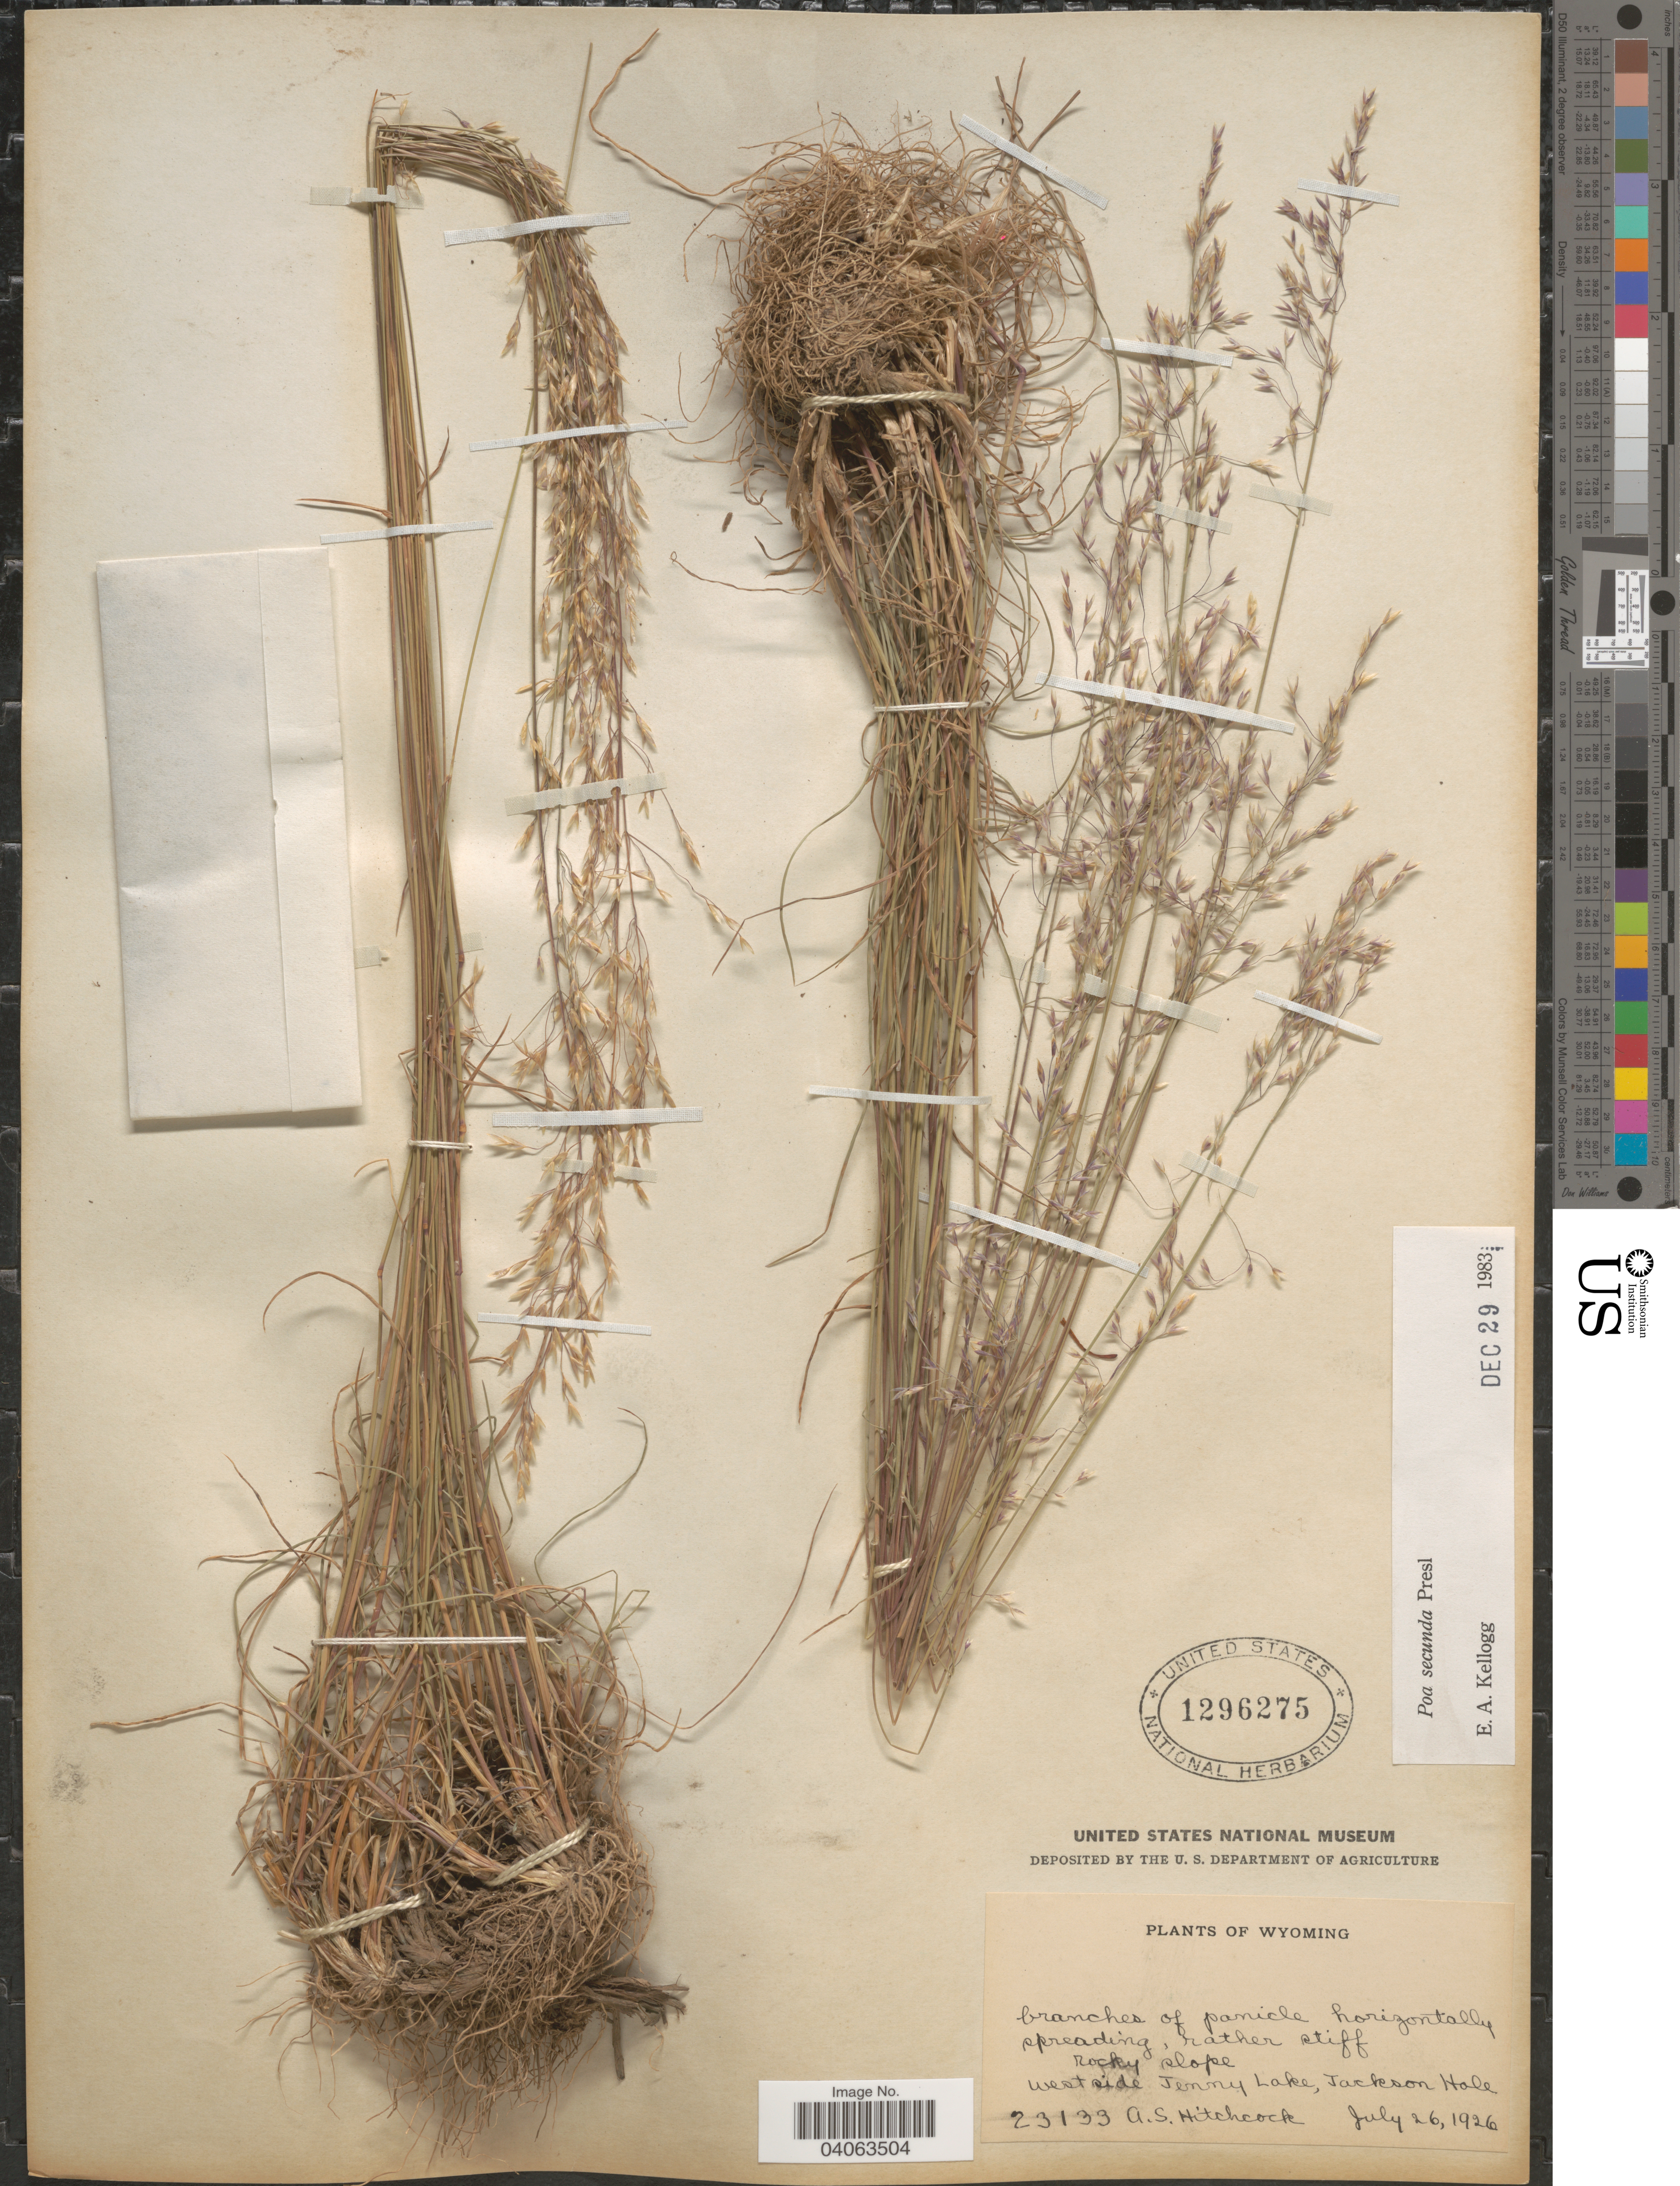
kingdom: Plantae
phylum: Tracheophyta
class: Liliopsida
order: Poales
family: Poaceae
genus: Poa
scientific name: Poa secunda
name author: J. Presl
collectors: A. S. Hitchcock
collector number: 23133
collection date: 1926-07-26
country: United States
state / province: Wyoming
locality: West side Jenny Lake, Jackson Hole.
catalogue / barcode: US 1296275